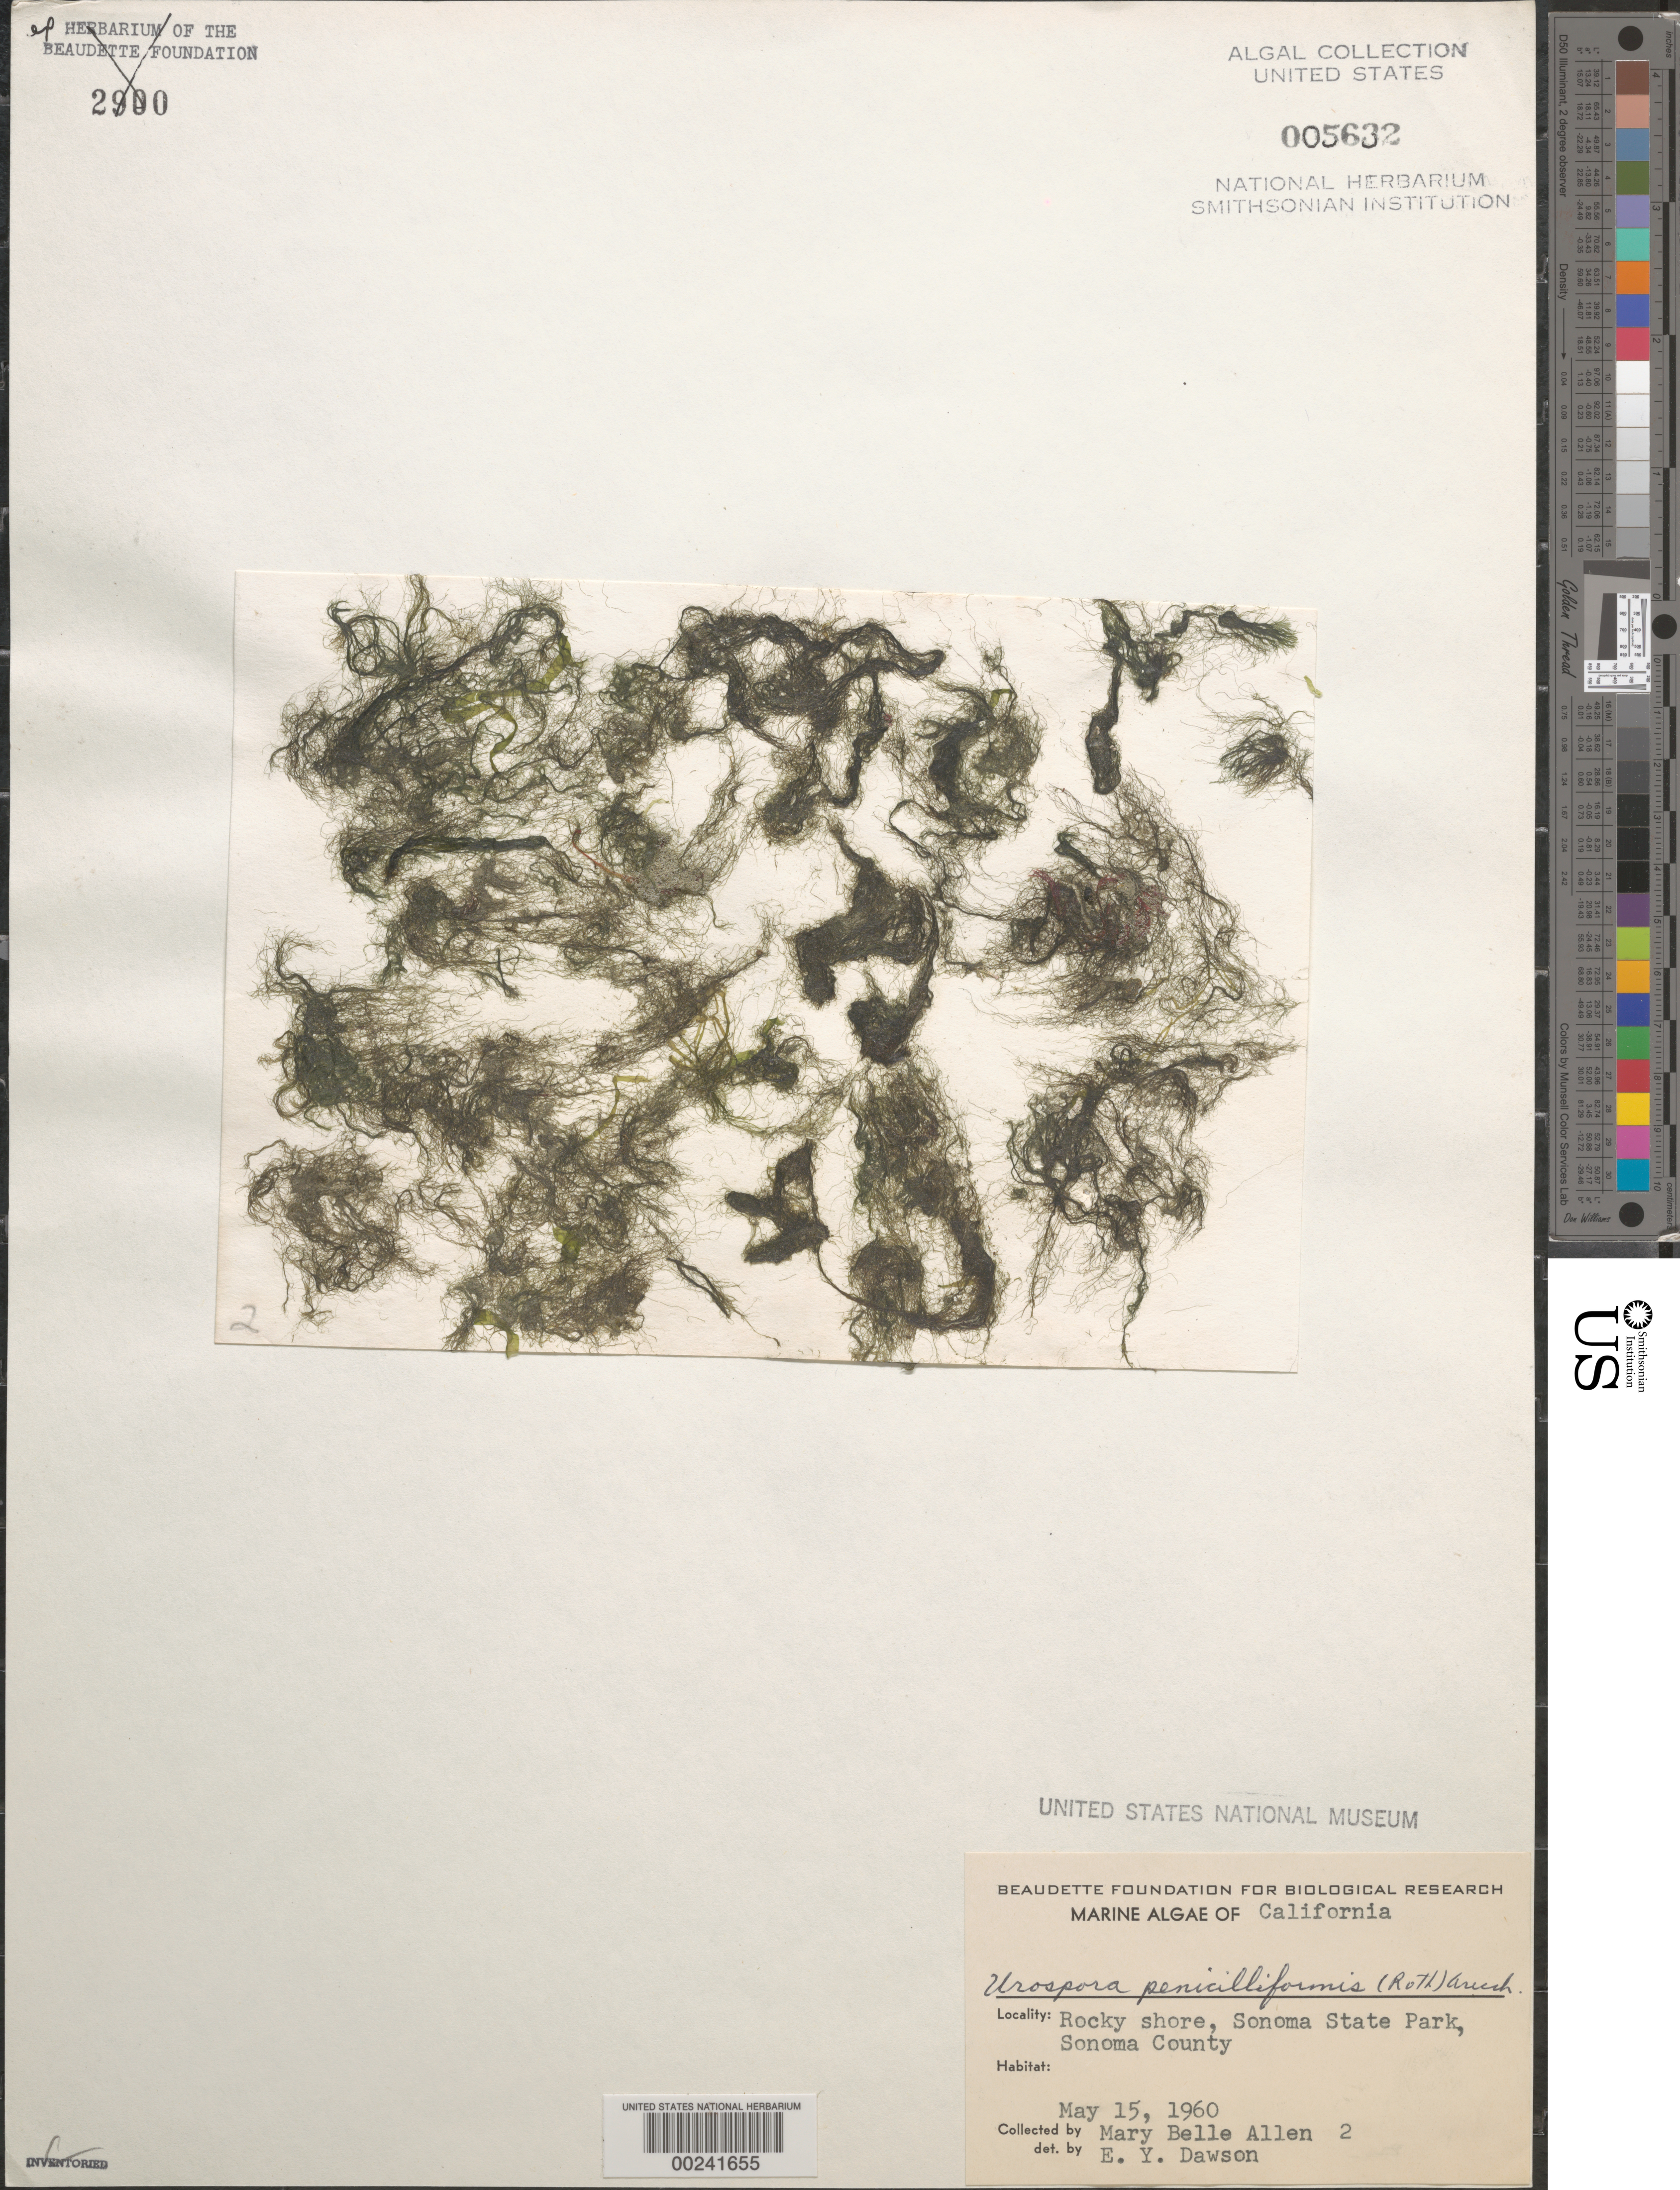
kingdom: Plantae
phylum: Chlorophyta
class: Ulvophyceae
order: Ulotrichales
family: Ulotrichaceae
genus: Urospora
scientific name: Urospora penicilliformis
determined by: Dawson, E. Y.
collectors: M. B. Allen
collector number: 2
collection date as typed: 15 May 1960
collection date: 1960-05-15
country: United States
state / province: California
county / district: Sonoma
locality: Sonoma State Park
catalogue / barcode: US 5632